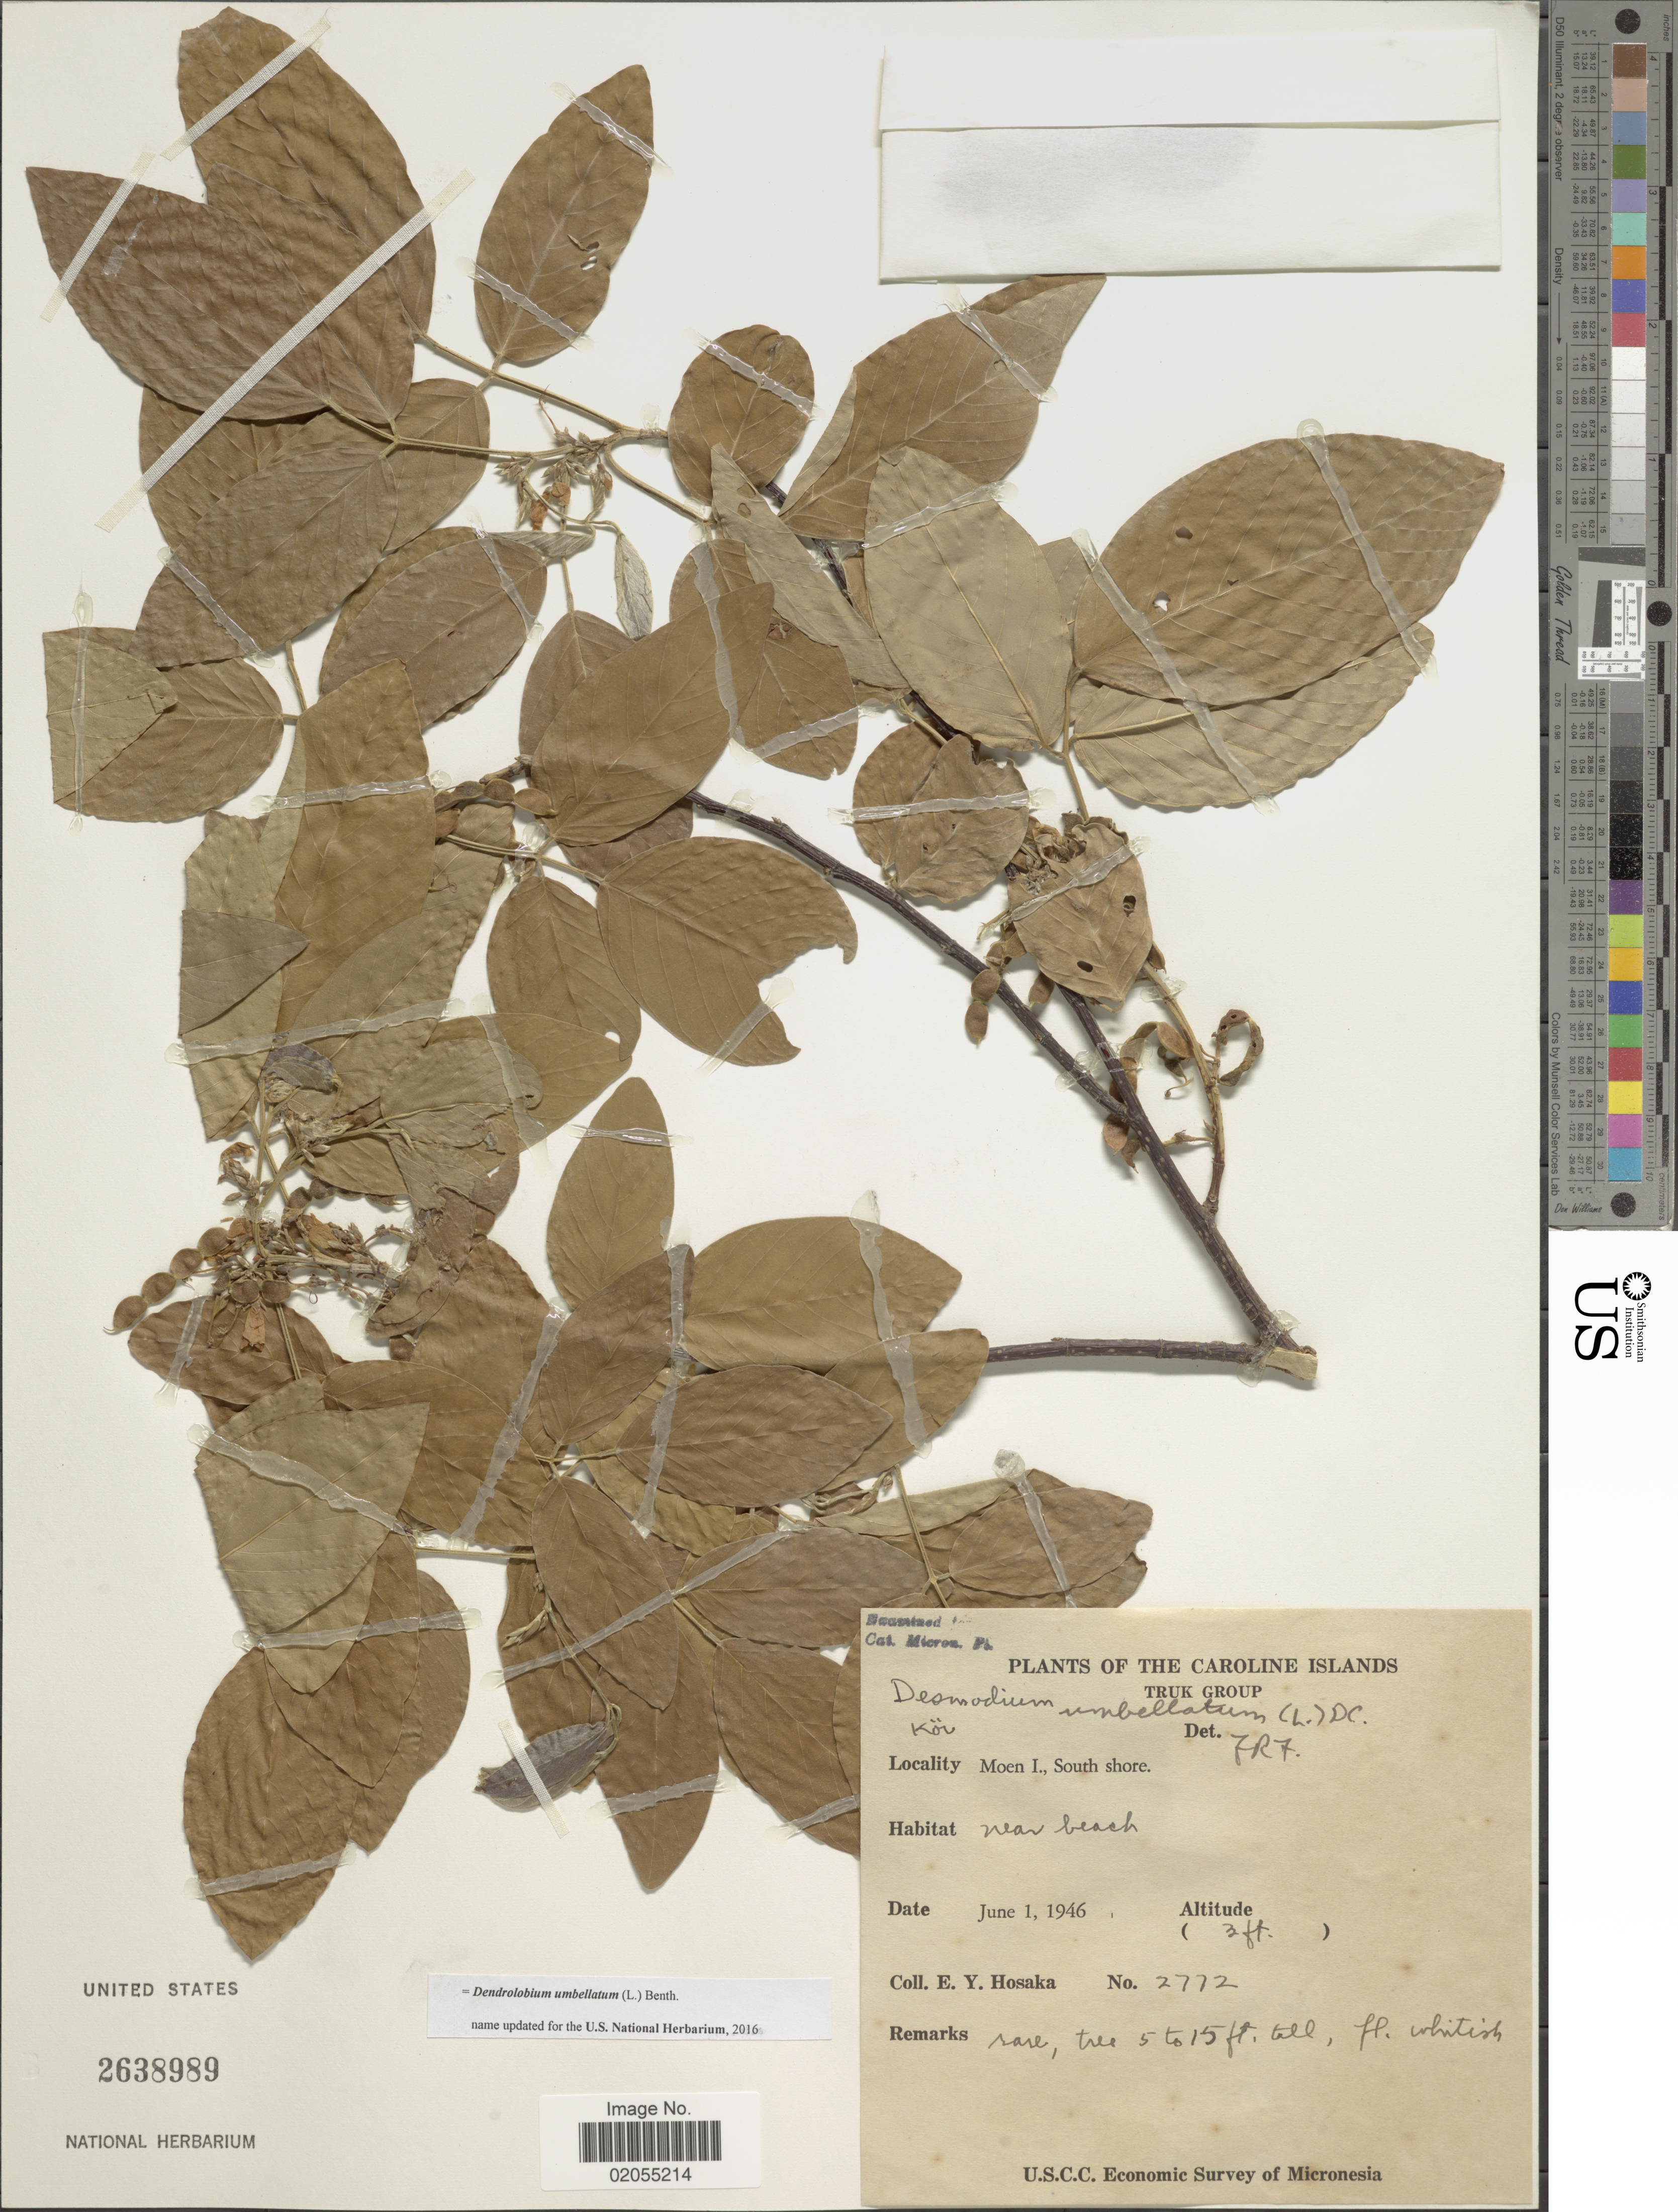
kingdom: Plantae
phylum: Tracheophyta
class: Magnoliopsida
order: Fabales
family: Fabaceae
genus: Dendrolobium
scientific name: Dendrolobium umbellatum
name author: (L.) Benth.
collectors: E. Y. Hosaka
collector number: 2772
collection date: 1946-06-01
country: Micronesia, Federated States of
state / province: Truk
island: Moen [Wono]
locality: Caroline Islands, Truk Group, Moen I., South shore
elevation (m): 1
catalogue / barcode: US 2638989